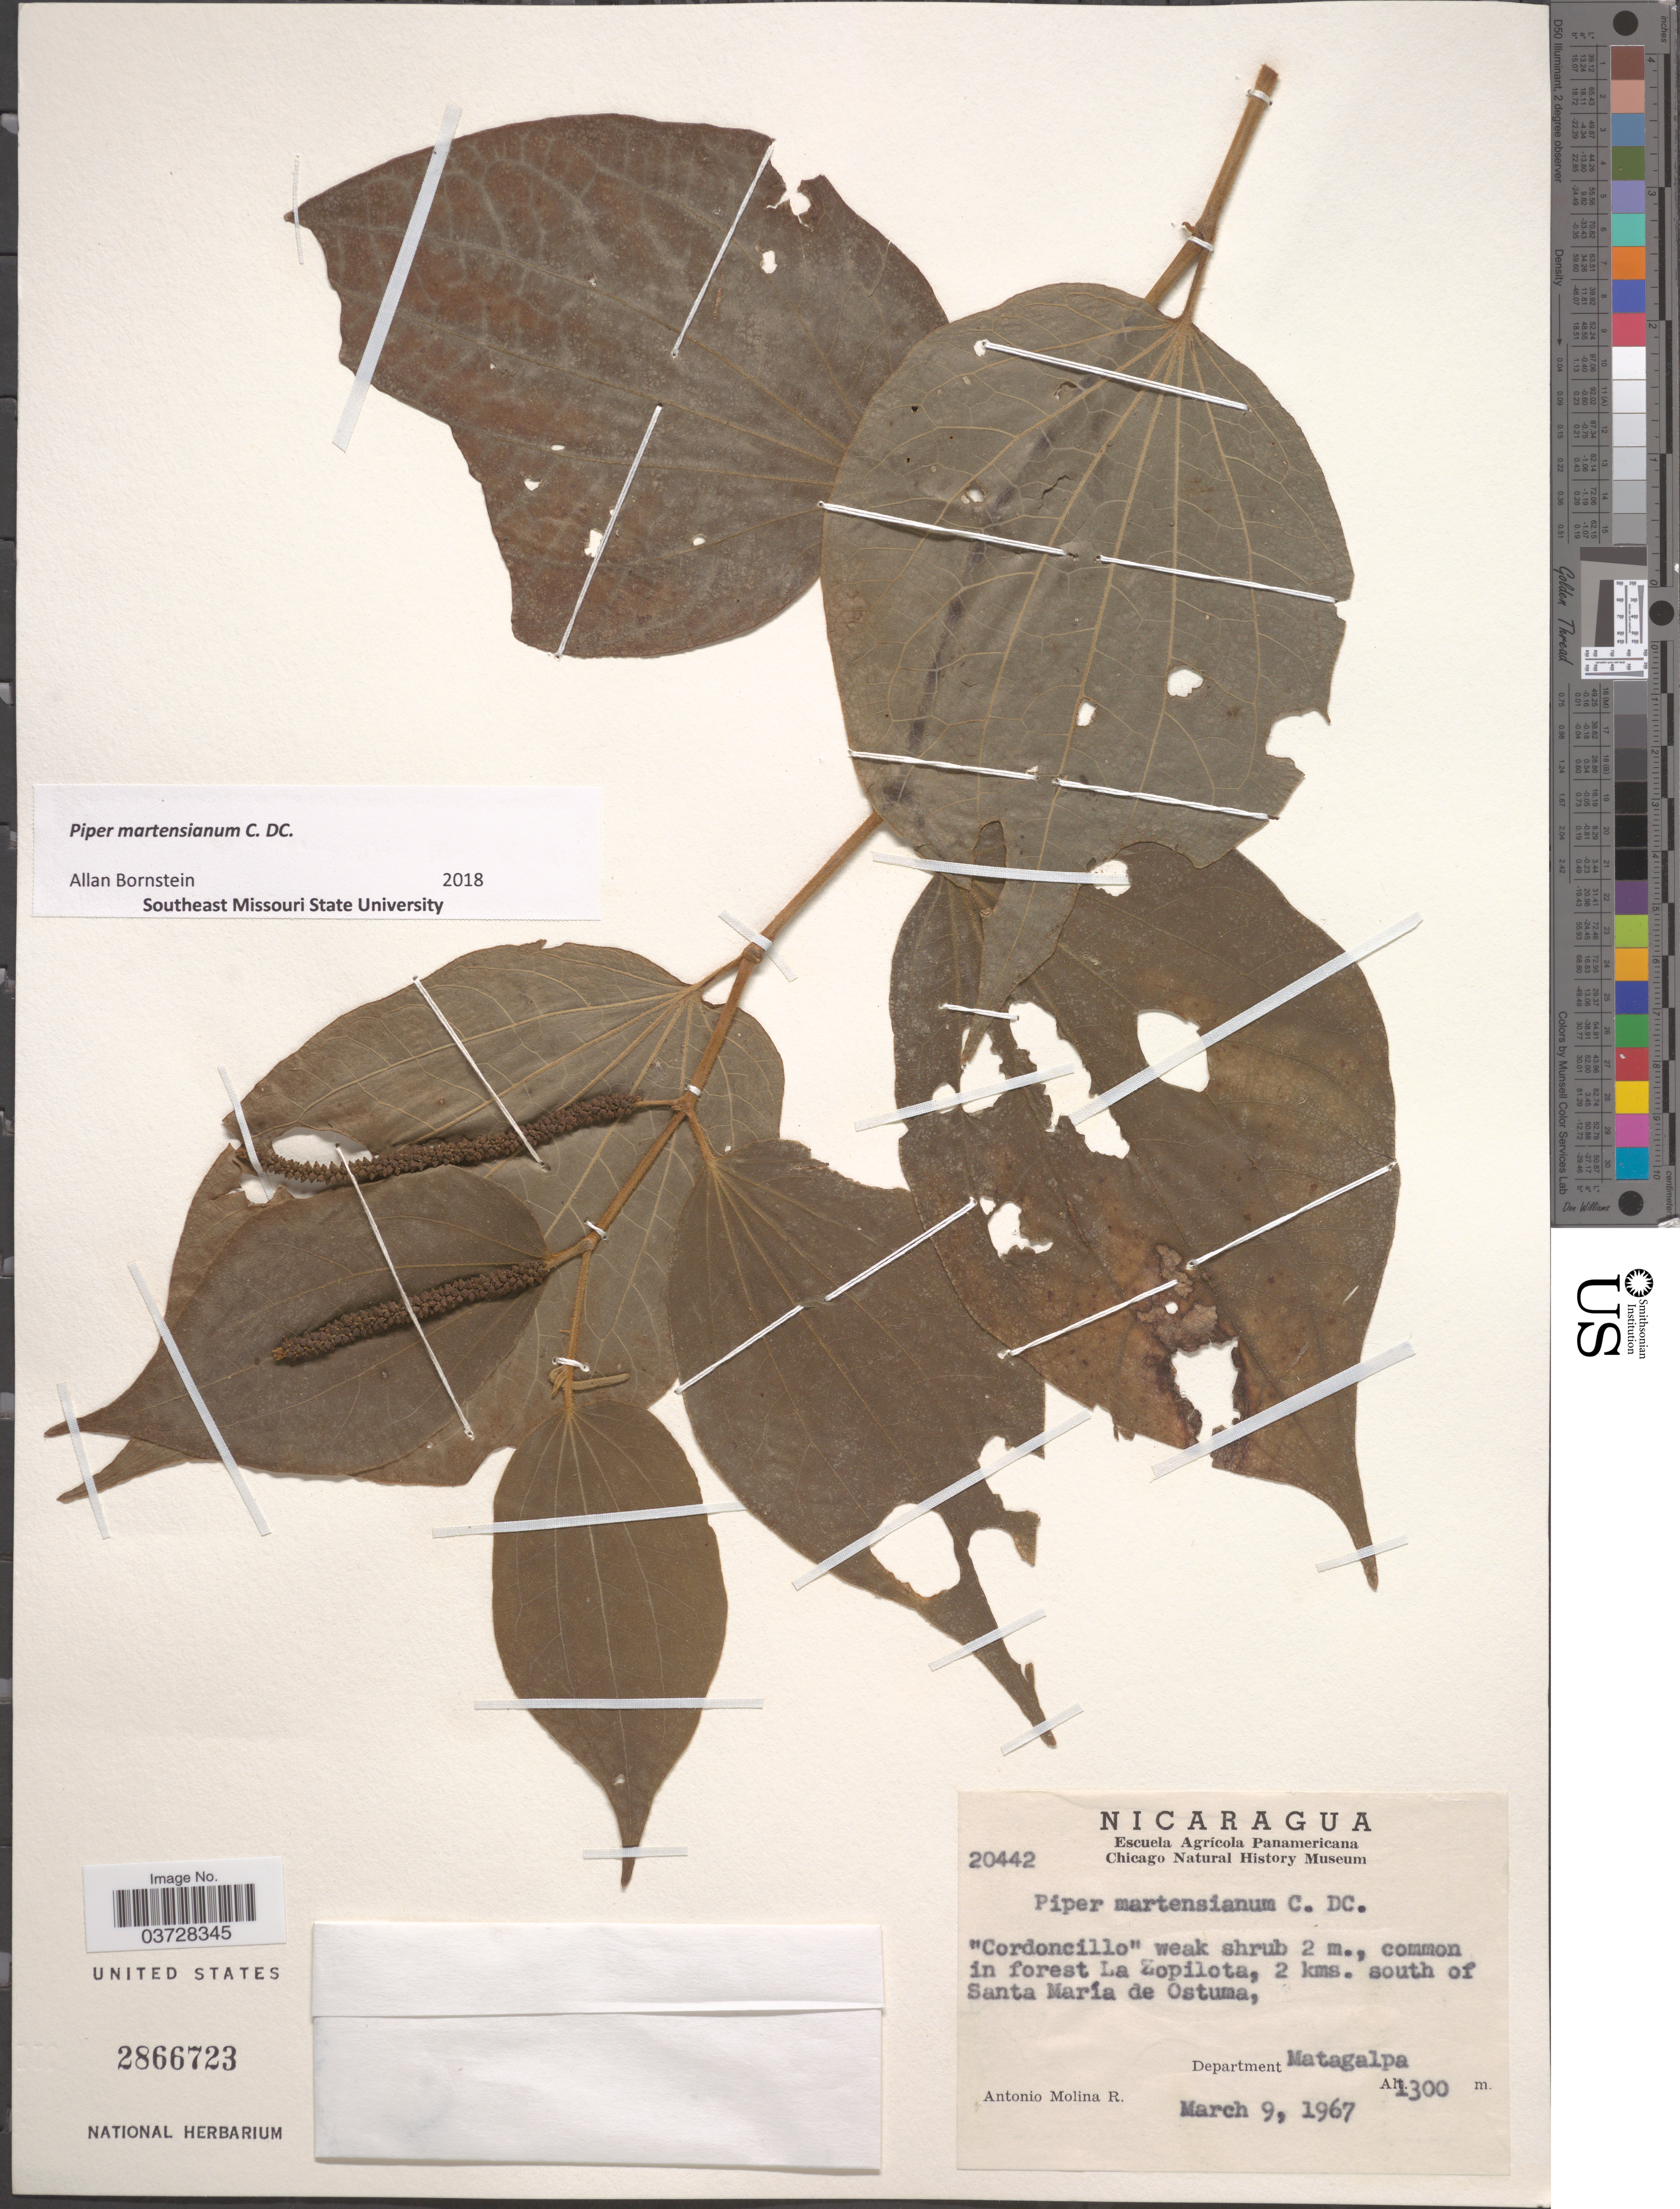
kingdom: Plantae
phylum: Tracheophyta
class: Magnoliopsida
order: Piperales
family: Piperaceae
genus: Piper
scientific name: Piper martensianum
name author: C. DC.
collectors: A. Molina R.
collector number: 20442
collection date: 1967-03-09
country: Nicaragua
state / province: Matagalpa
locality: La Zopilota, 2 kms. south of Santa María de Ostuma, Department Matagalpa.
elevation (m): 1300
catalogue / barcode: US 2866723